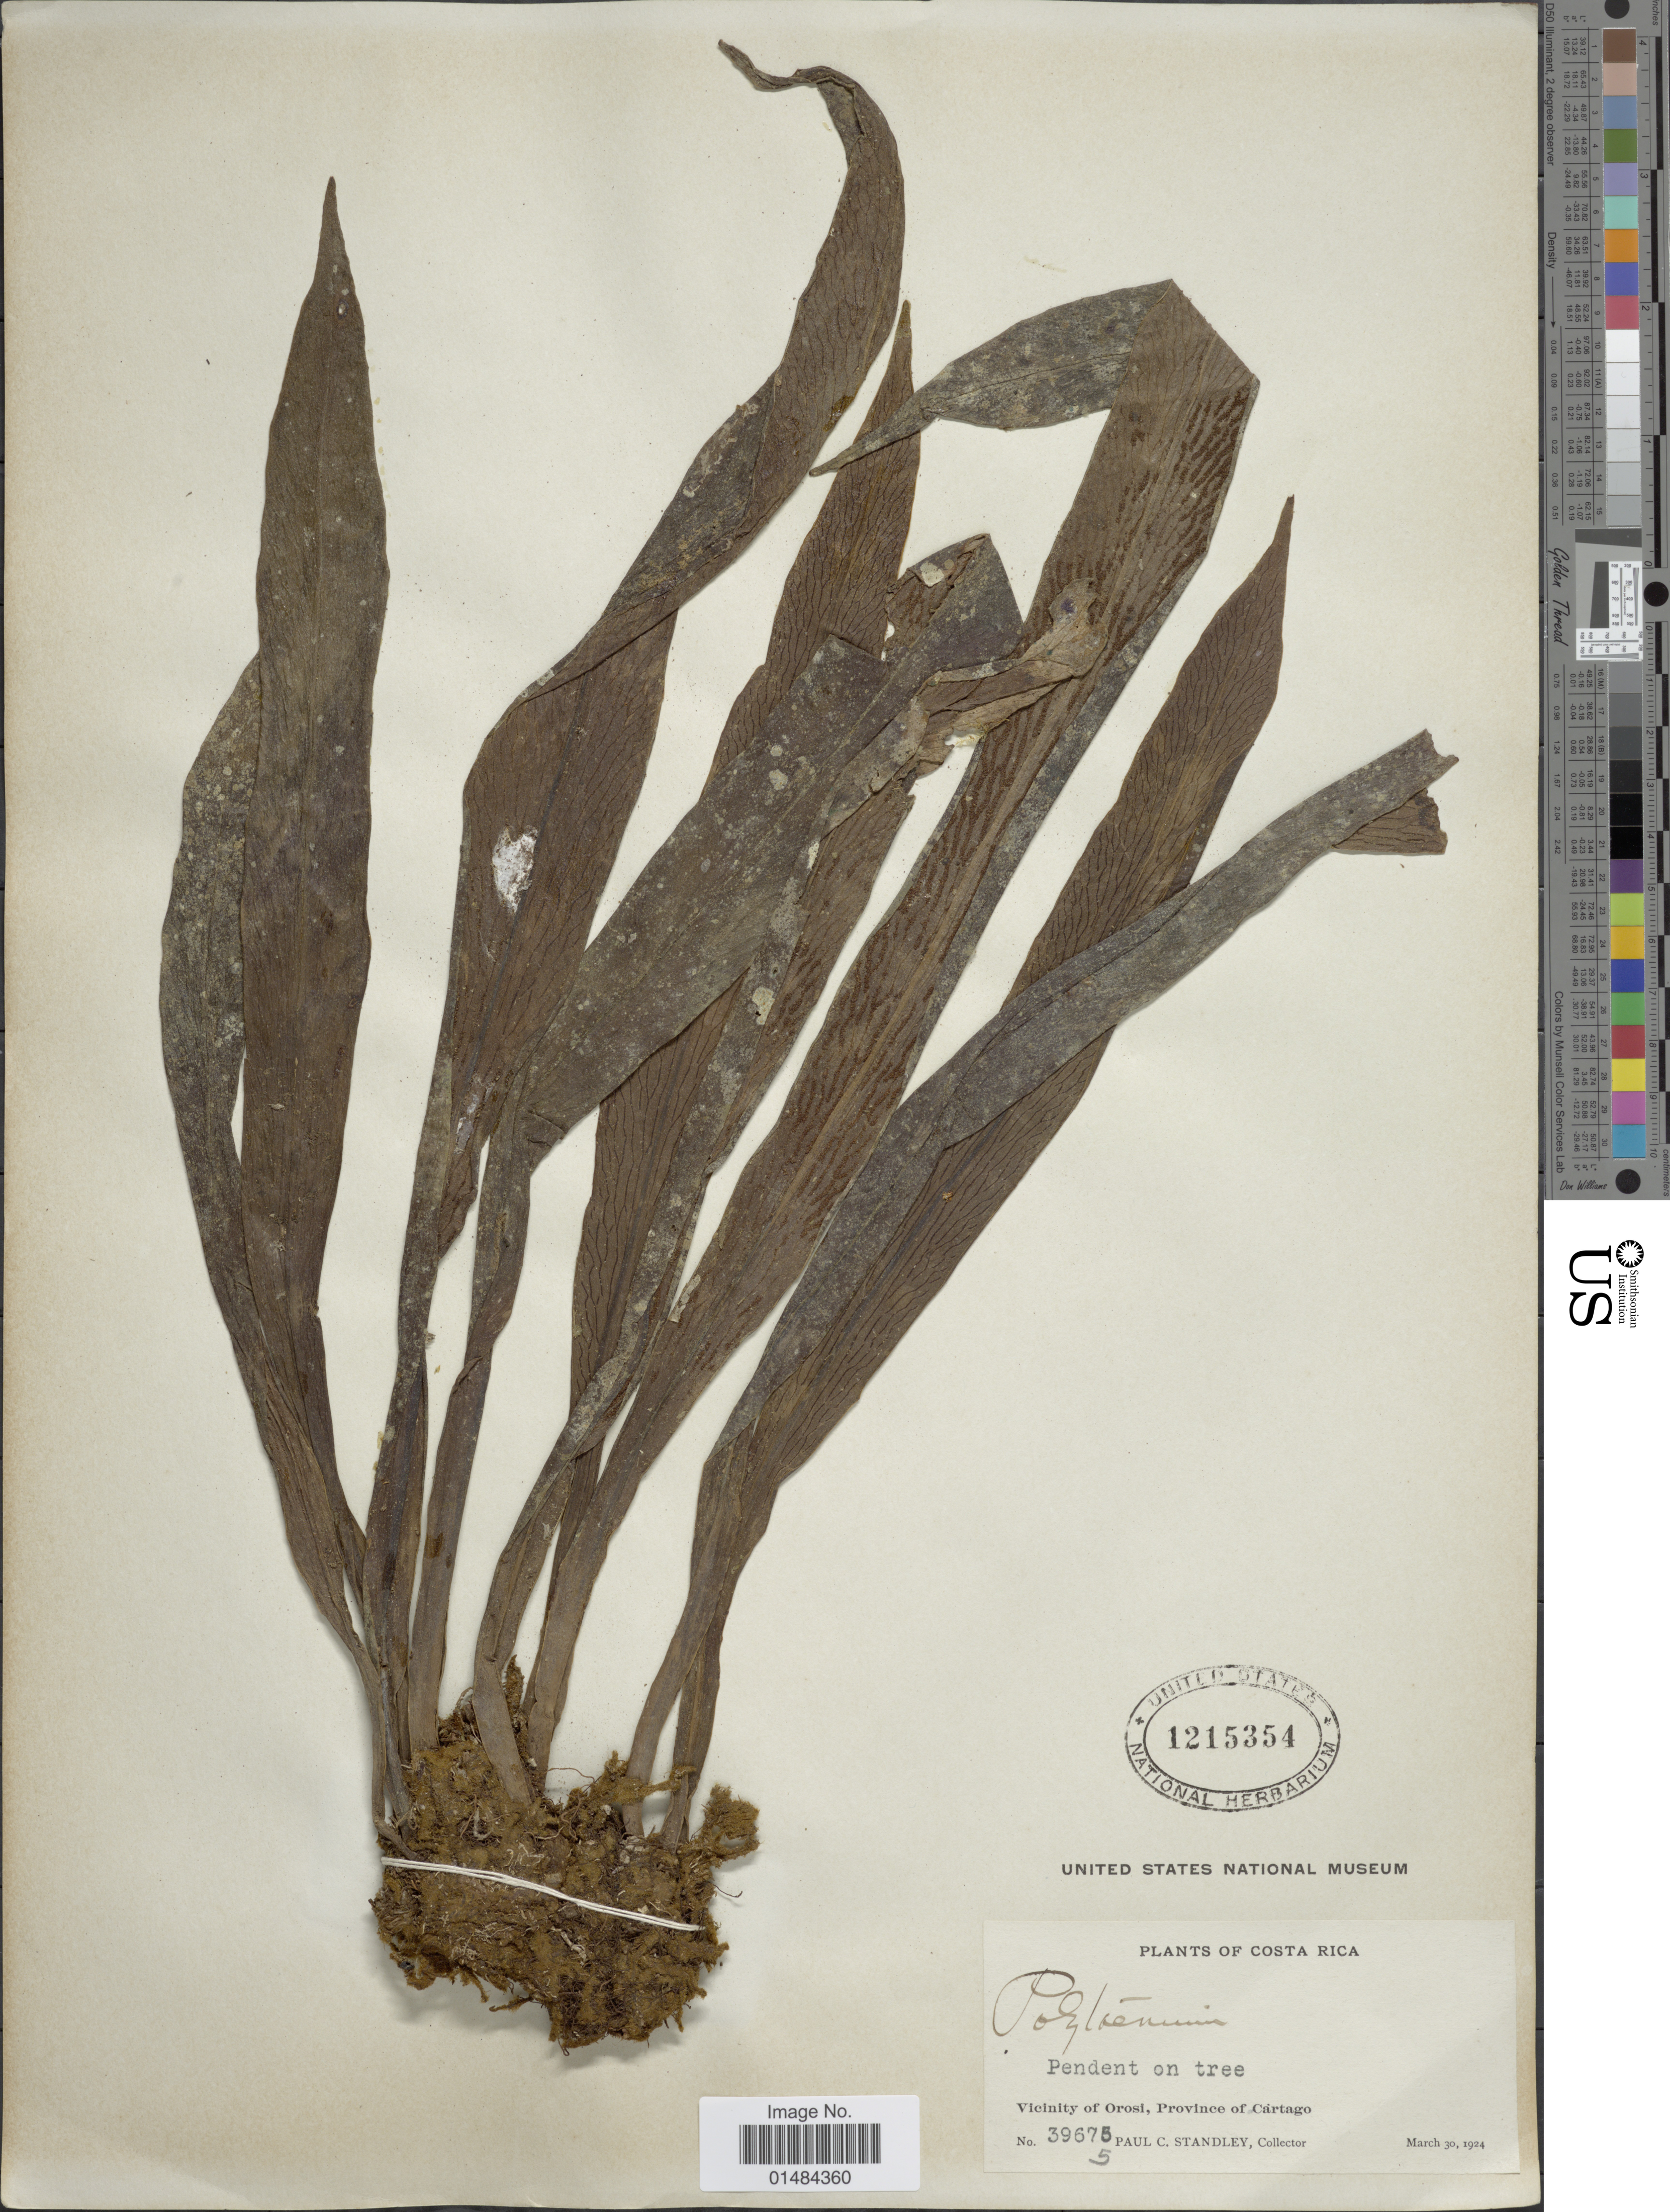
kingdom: Plantae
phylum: Tracheophyta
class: Polypodiopsida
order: Polypodiales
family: Pteridaceae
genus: Polytaenium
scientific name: Polytaenium cajenense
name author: (Desv.) Benedict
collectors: P. C. Standley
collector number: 39675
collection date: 1924-03-30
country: Costa Rica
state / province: Cartago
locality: Costa Rica, Vicinity of Orosi, Province of Cartago.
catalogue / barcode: US 1215354